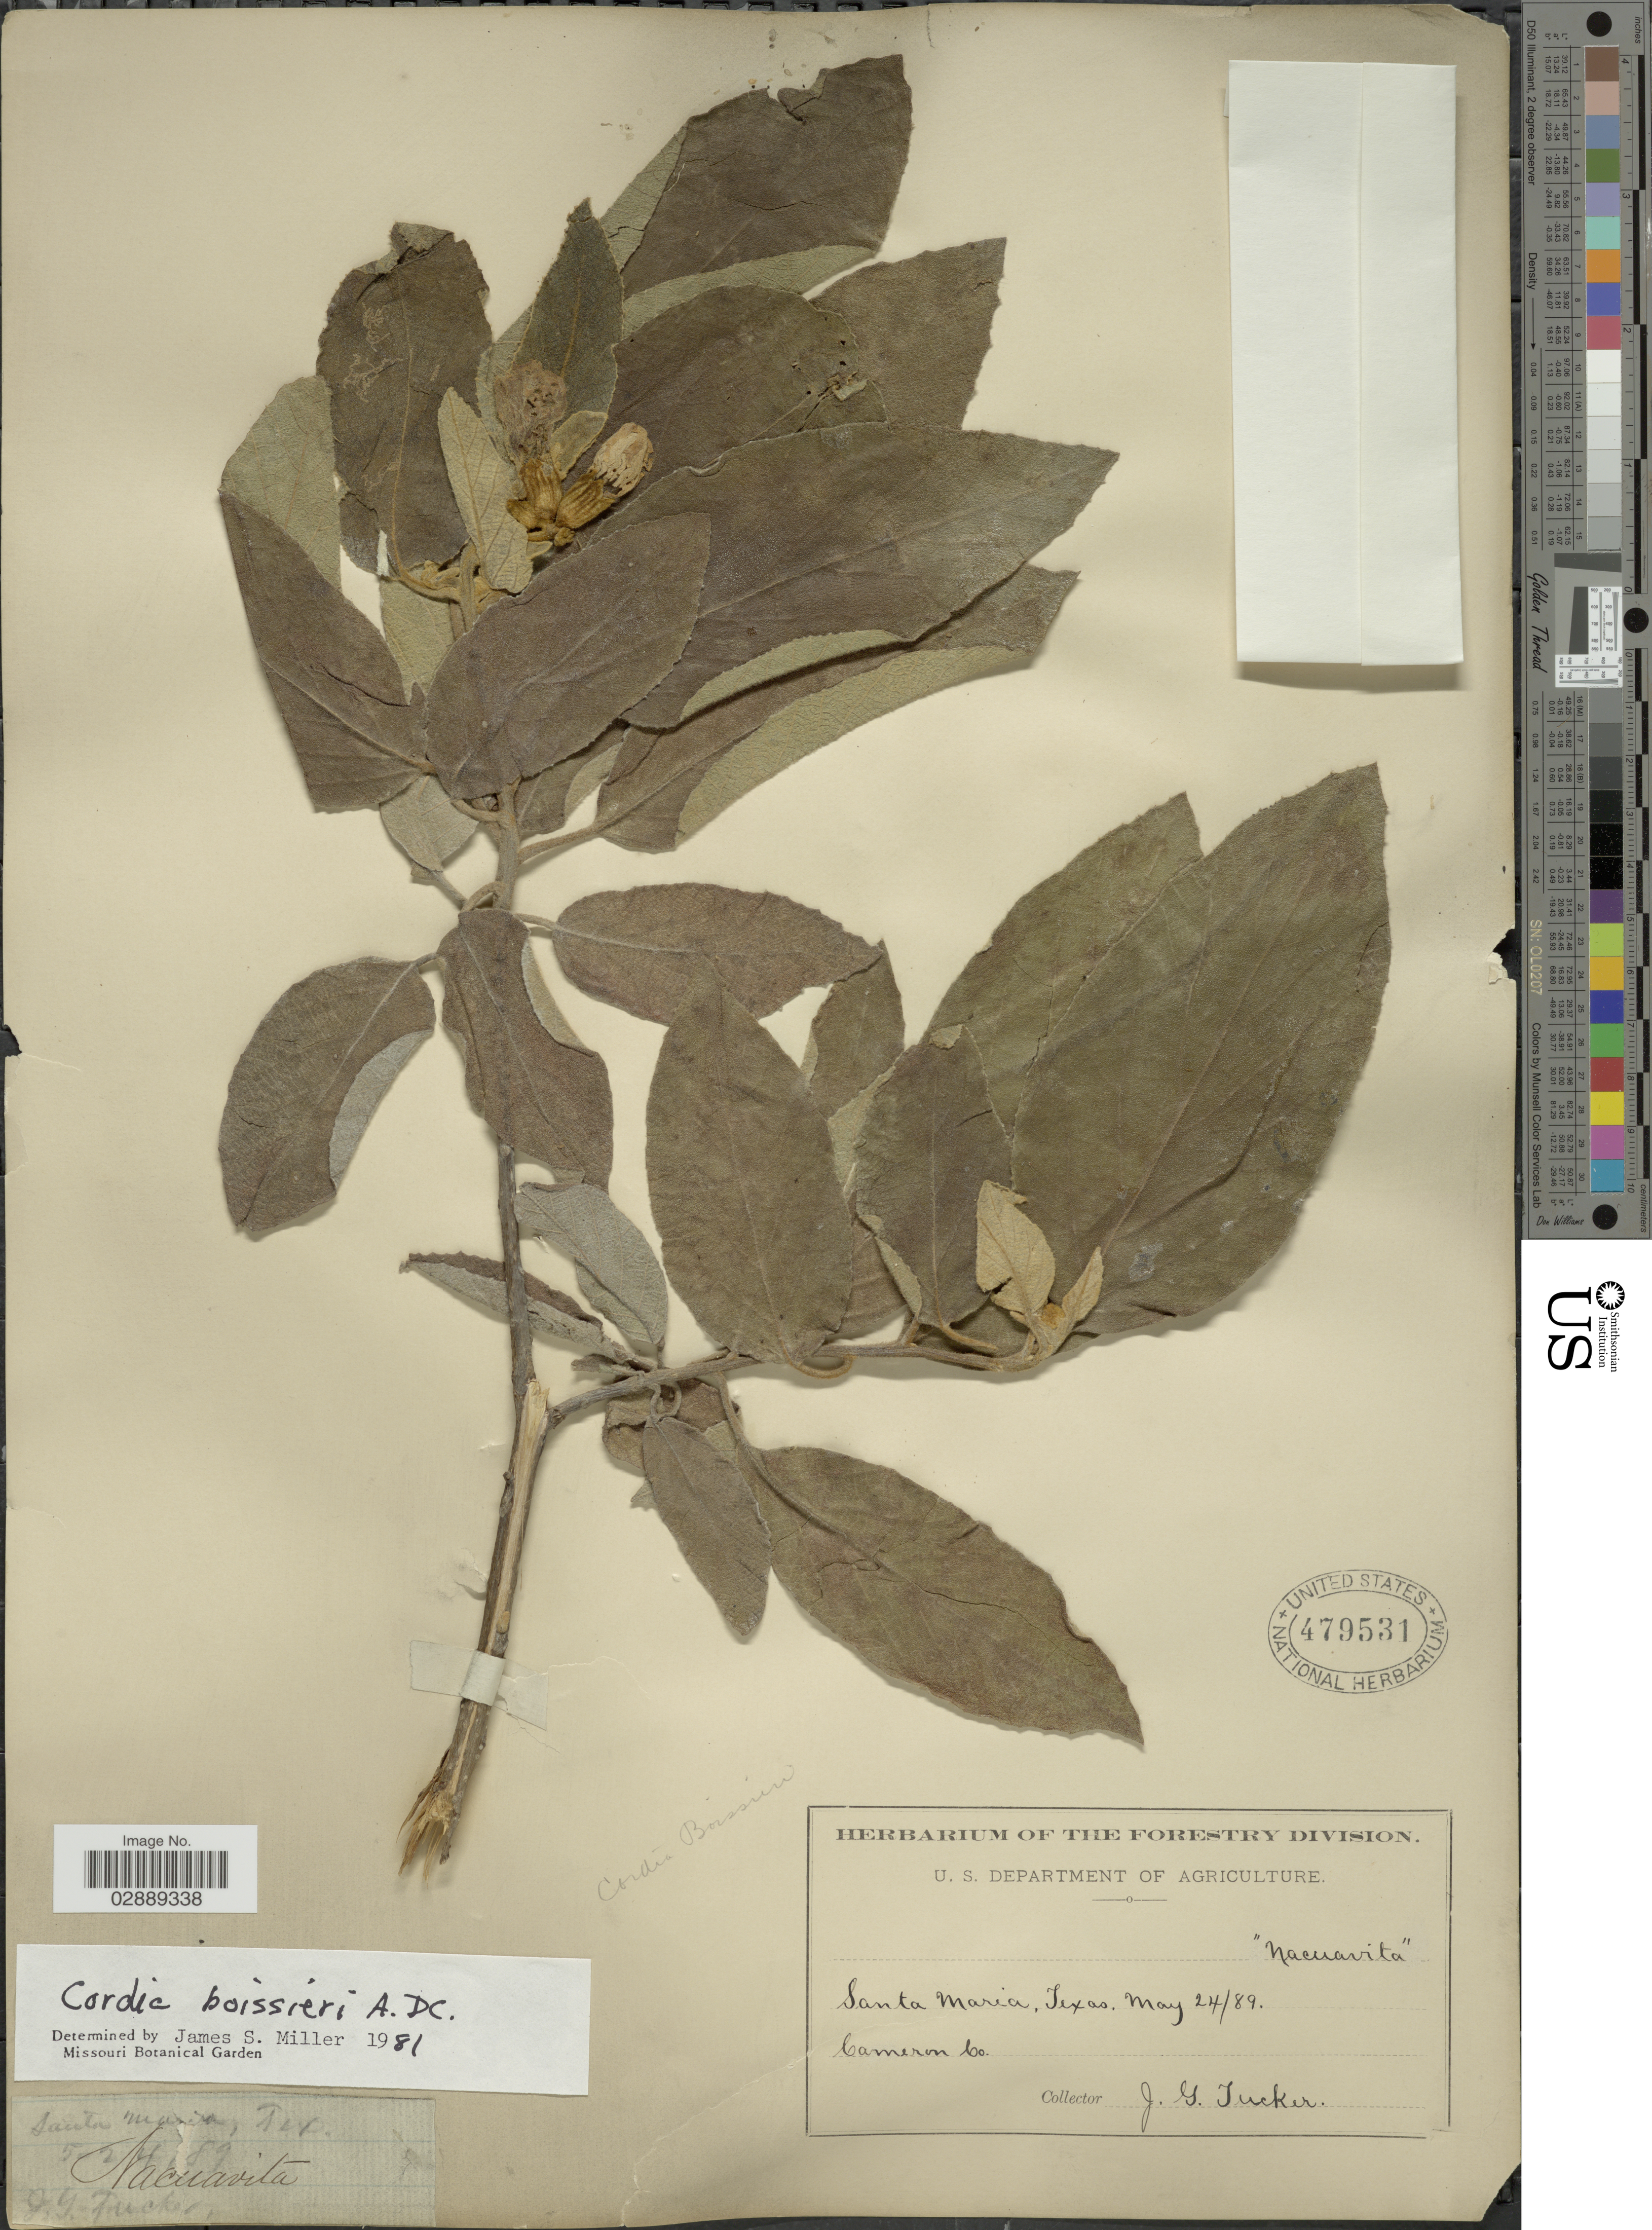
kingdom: Plantae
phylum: Tracheophyta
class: Magnoliopsida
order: Boraginales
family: Cordiaceae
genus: Cordia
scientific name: Cordia boissieri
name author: A. DC.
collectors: J. G. Tucker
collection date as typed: Transcribed d/m/y: 24/5/89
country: United States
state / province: Texas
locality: Santa Maria.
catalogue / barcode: US 479531